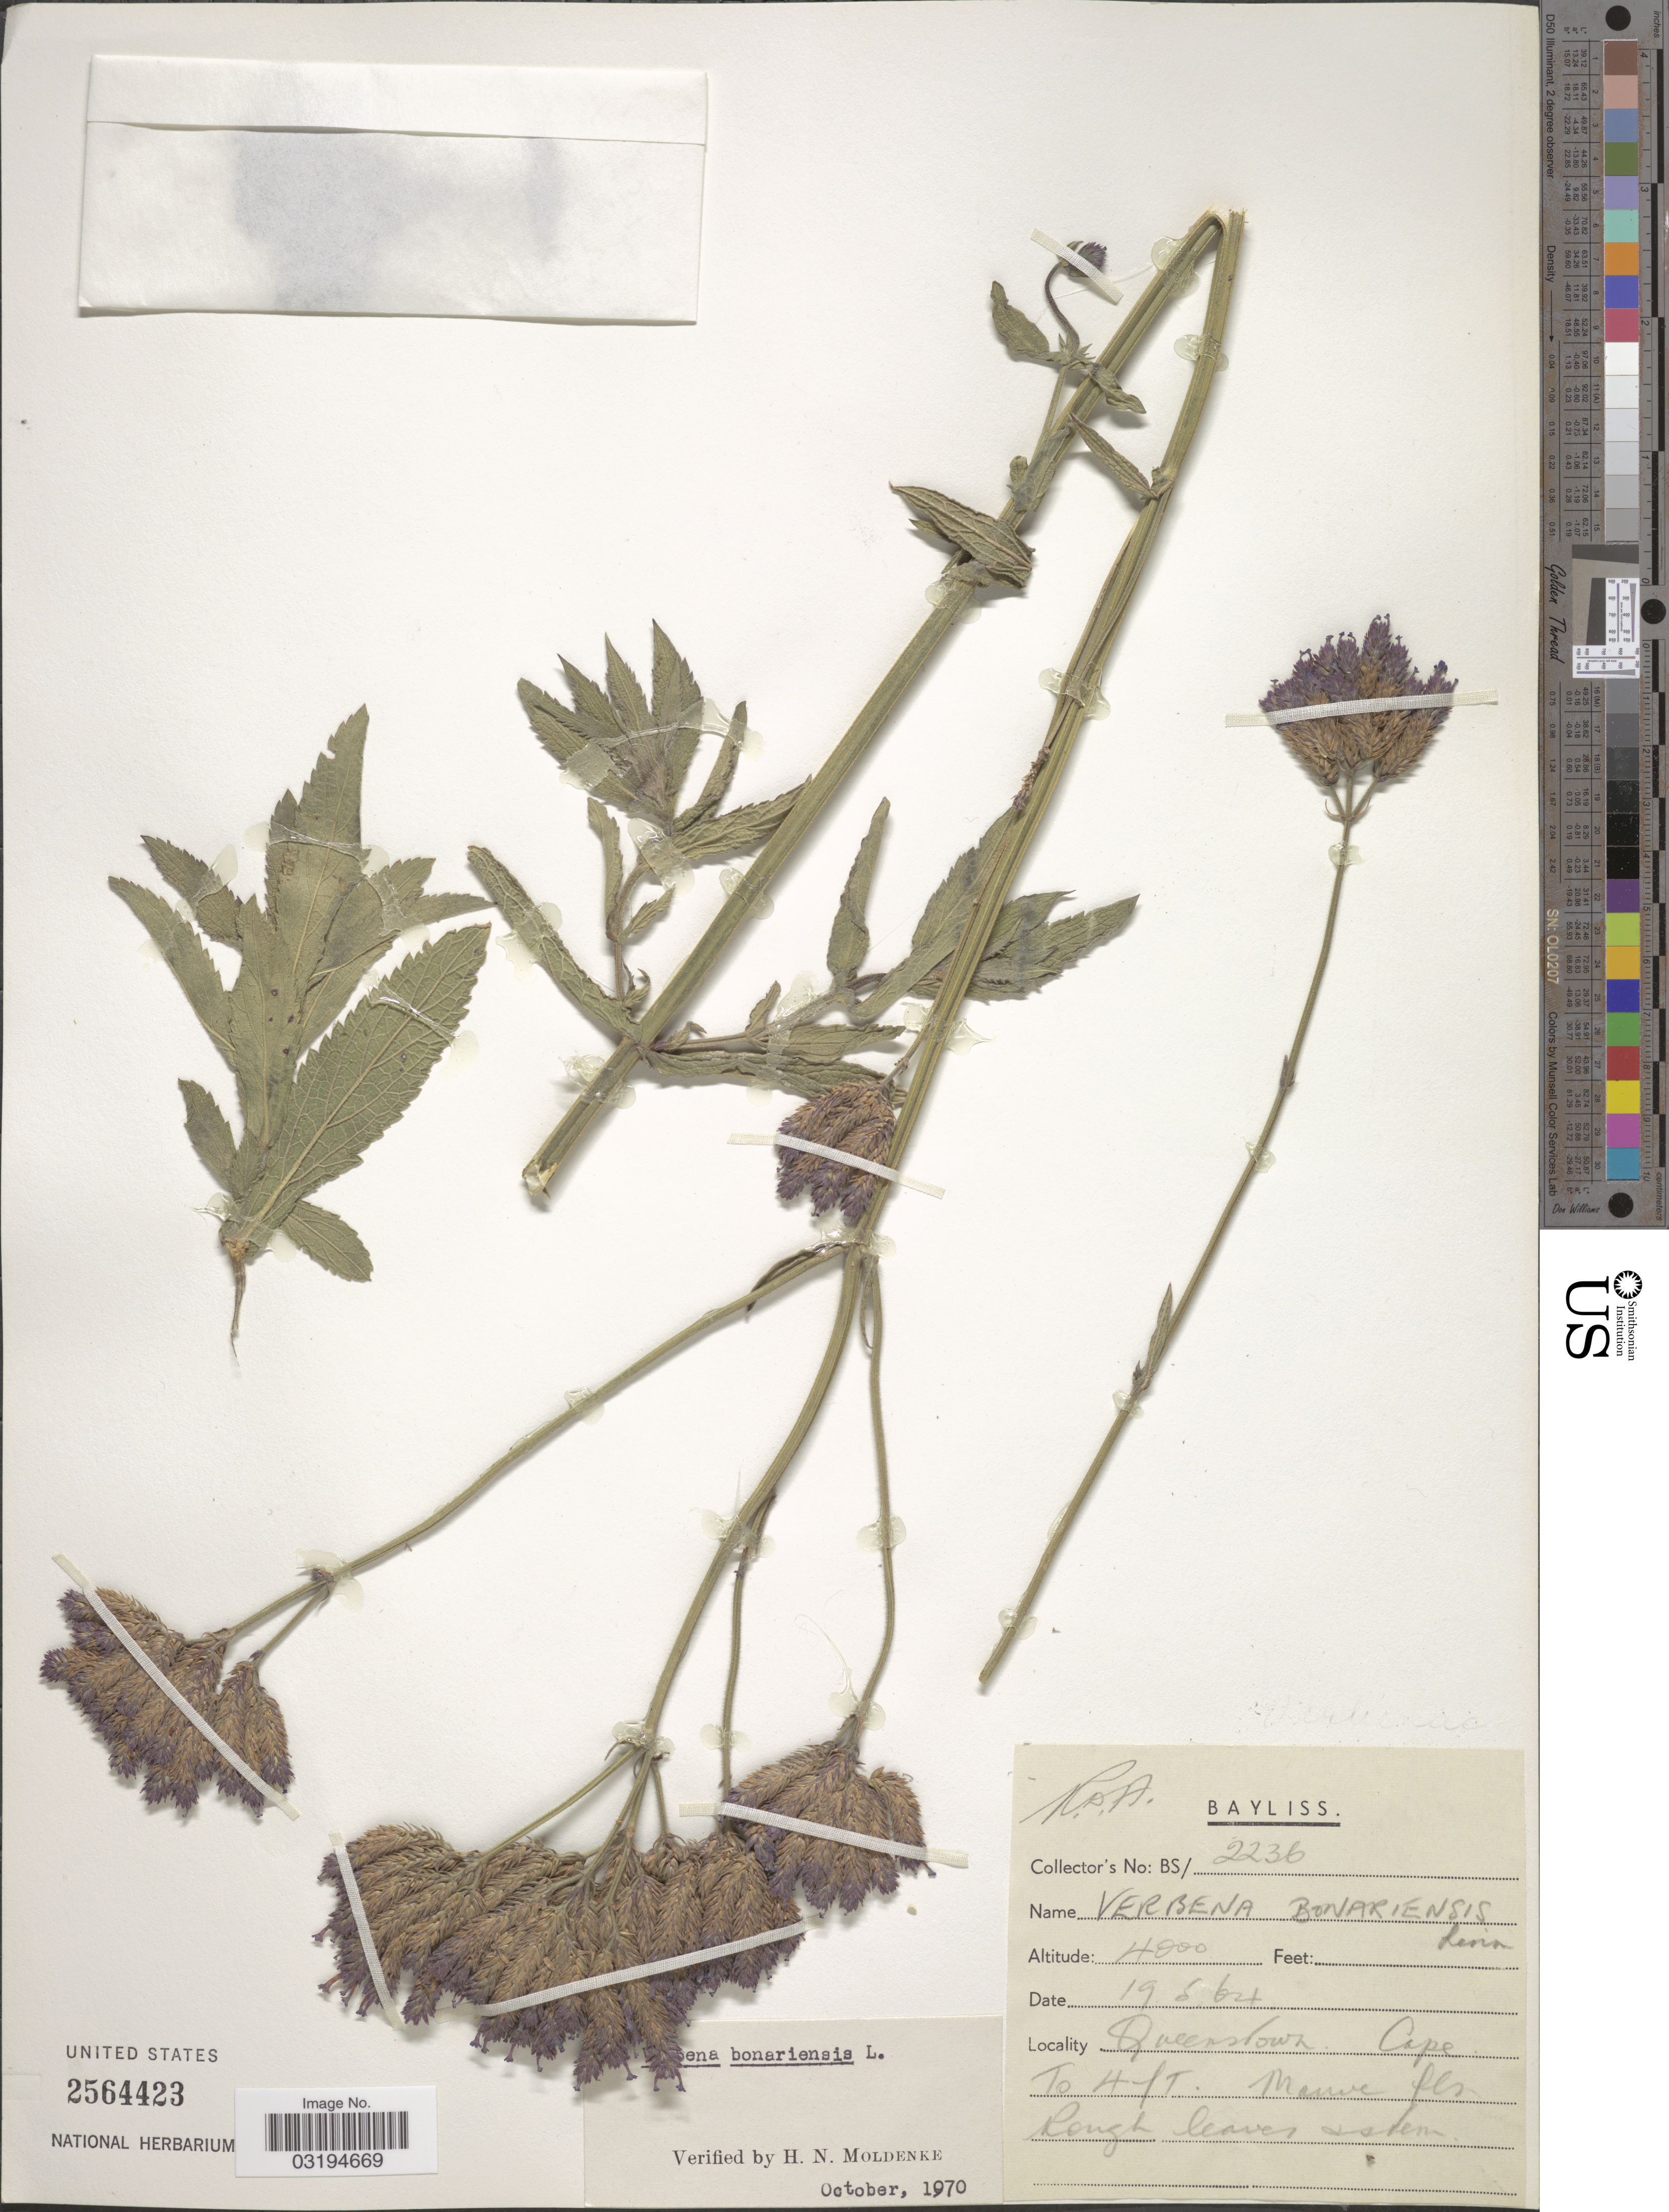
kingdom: Plantae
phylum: Tracheophyta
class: Magnoliopsida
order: Lamiales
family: Verbenaceae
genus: Verbena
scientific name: Verbena bonariensis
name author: L.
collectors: R. Bayliss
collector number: BS/2236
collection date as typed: Transcribed d/m/y: 19/5/64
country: South Africa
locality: Queenstown. Cape.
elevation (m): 1219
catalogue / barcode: US 2564423